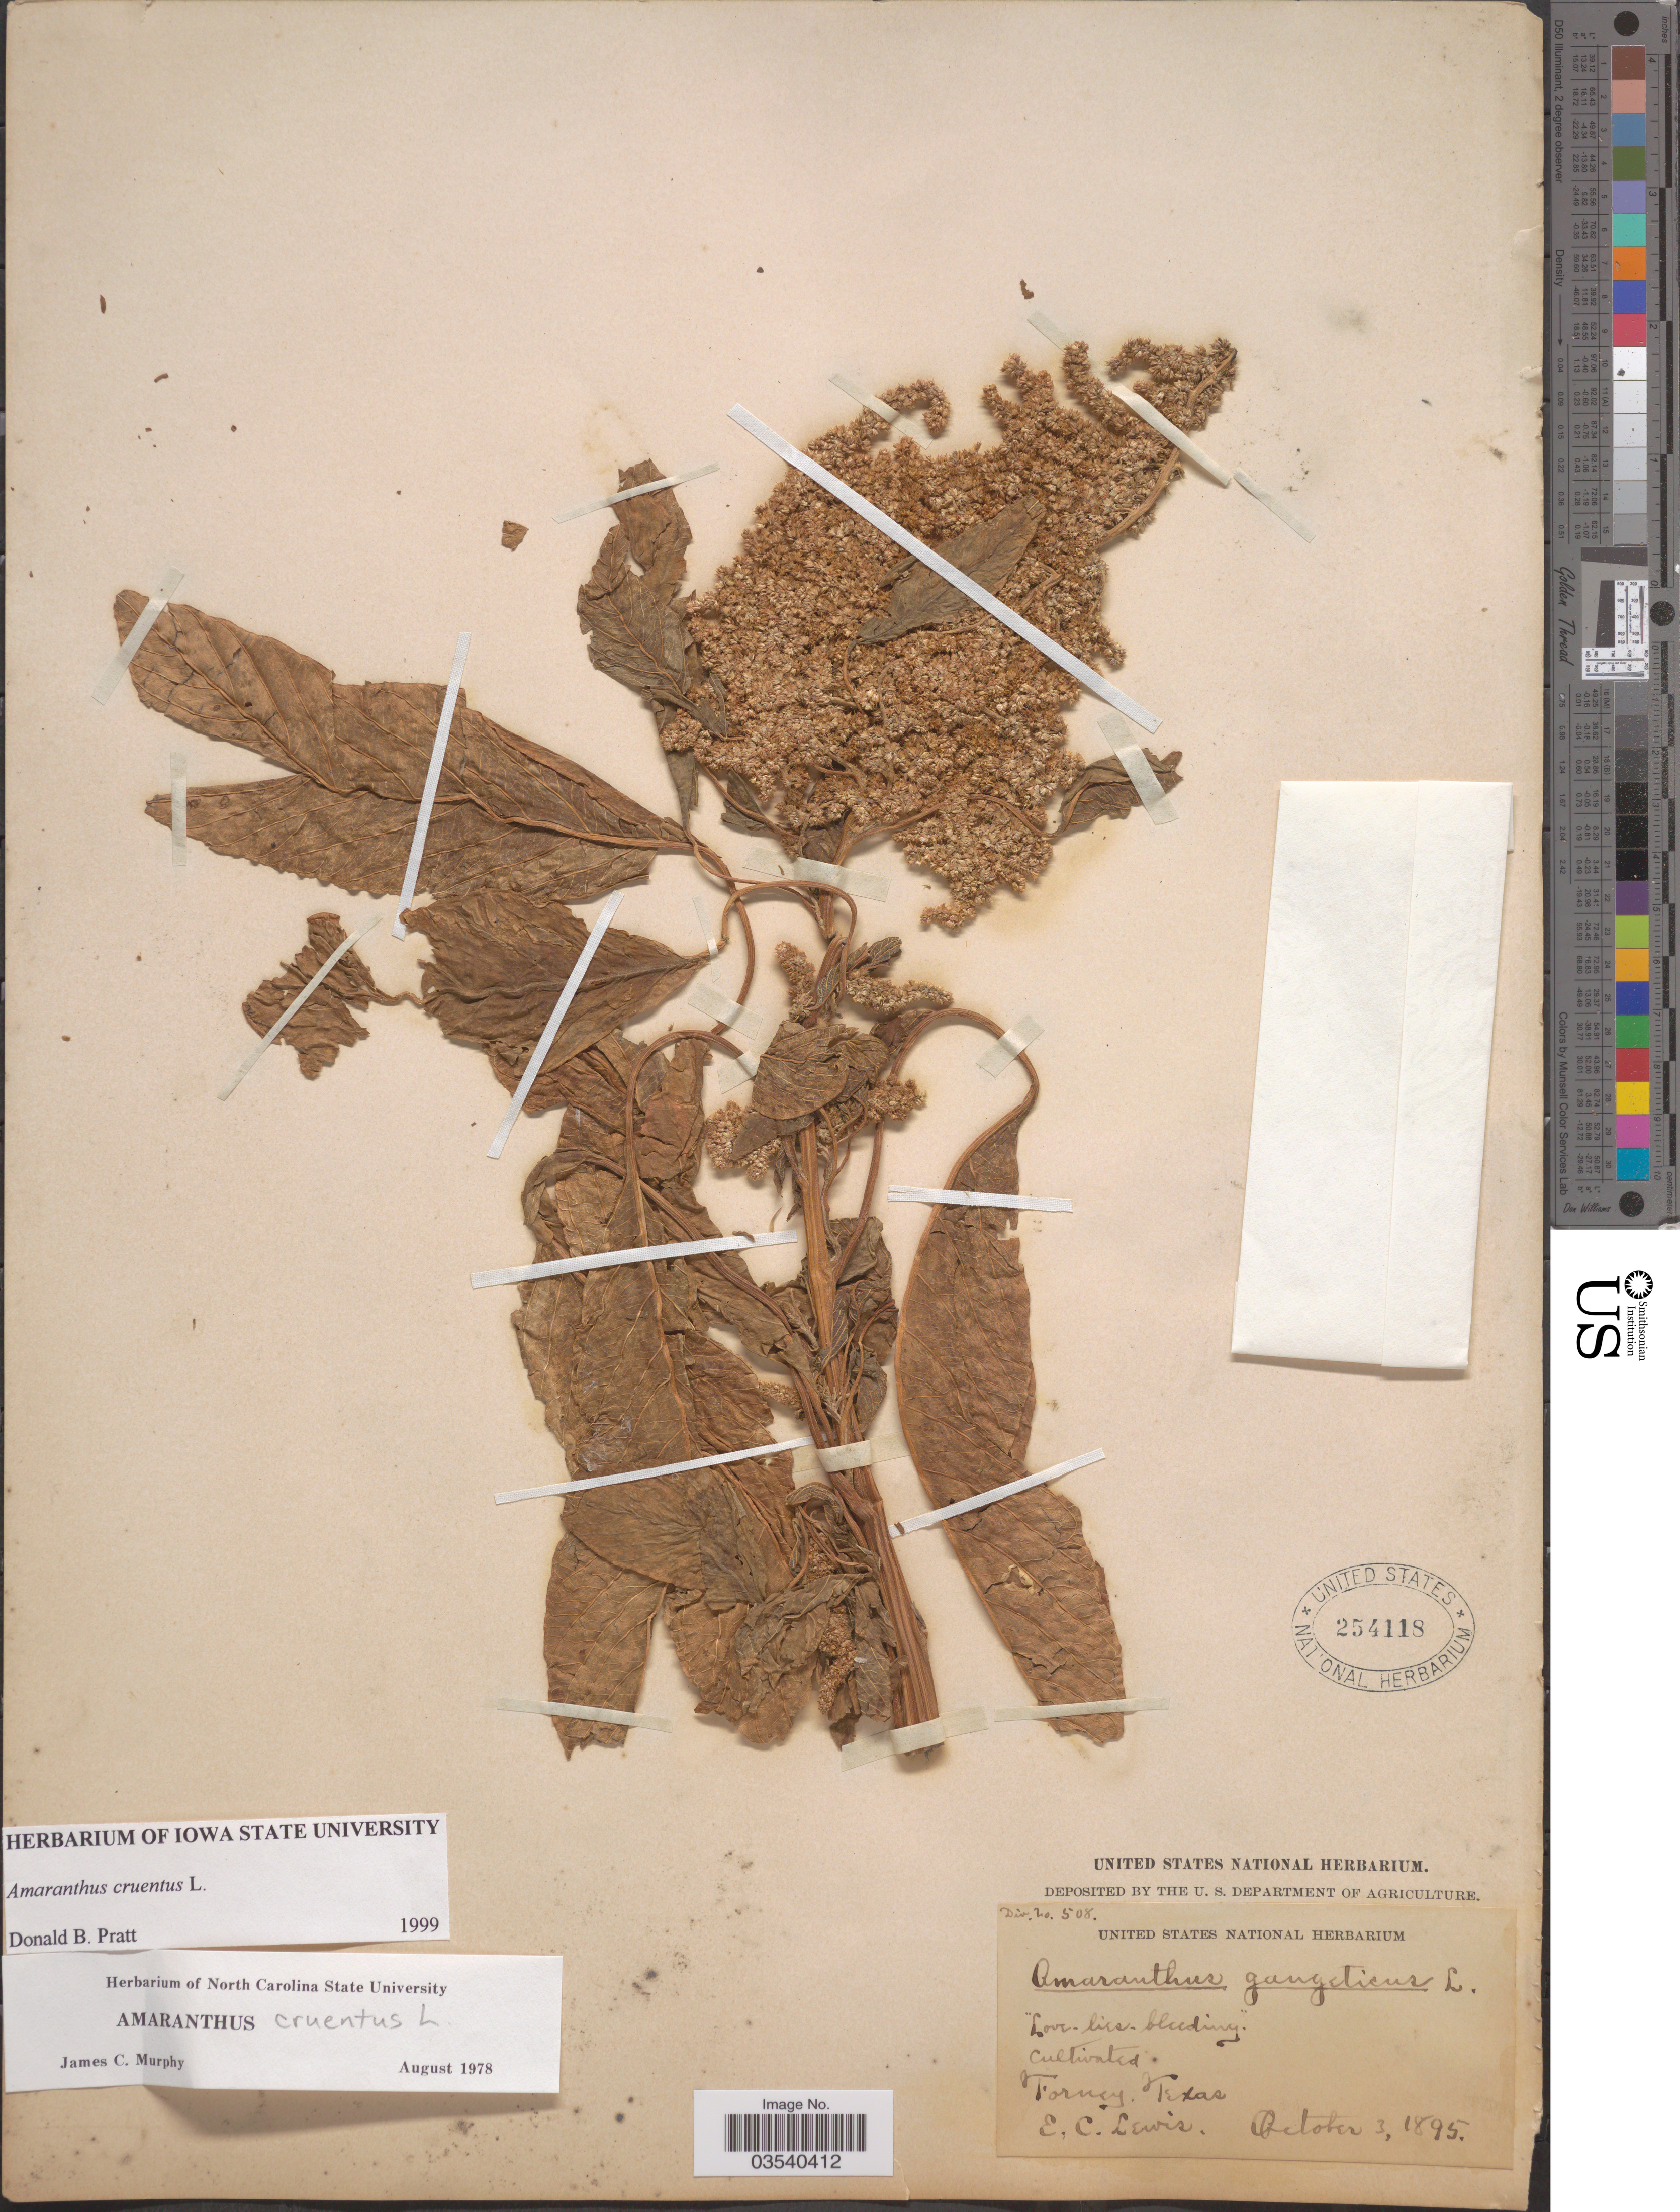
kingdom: Plantae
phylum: Tracheophyta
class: Magnoliopsida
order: Caryophyllales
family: Amaranthaceae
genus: Amaranthus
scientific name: Amaranthus cruentus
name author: L.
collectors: E. Lewis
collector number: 508?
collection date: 1895-10-03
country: United States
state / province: Texas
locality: Forney.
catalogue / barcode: US 254118